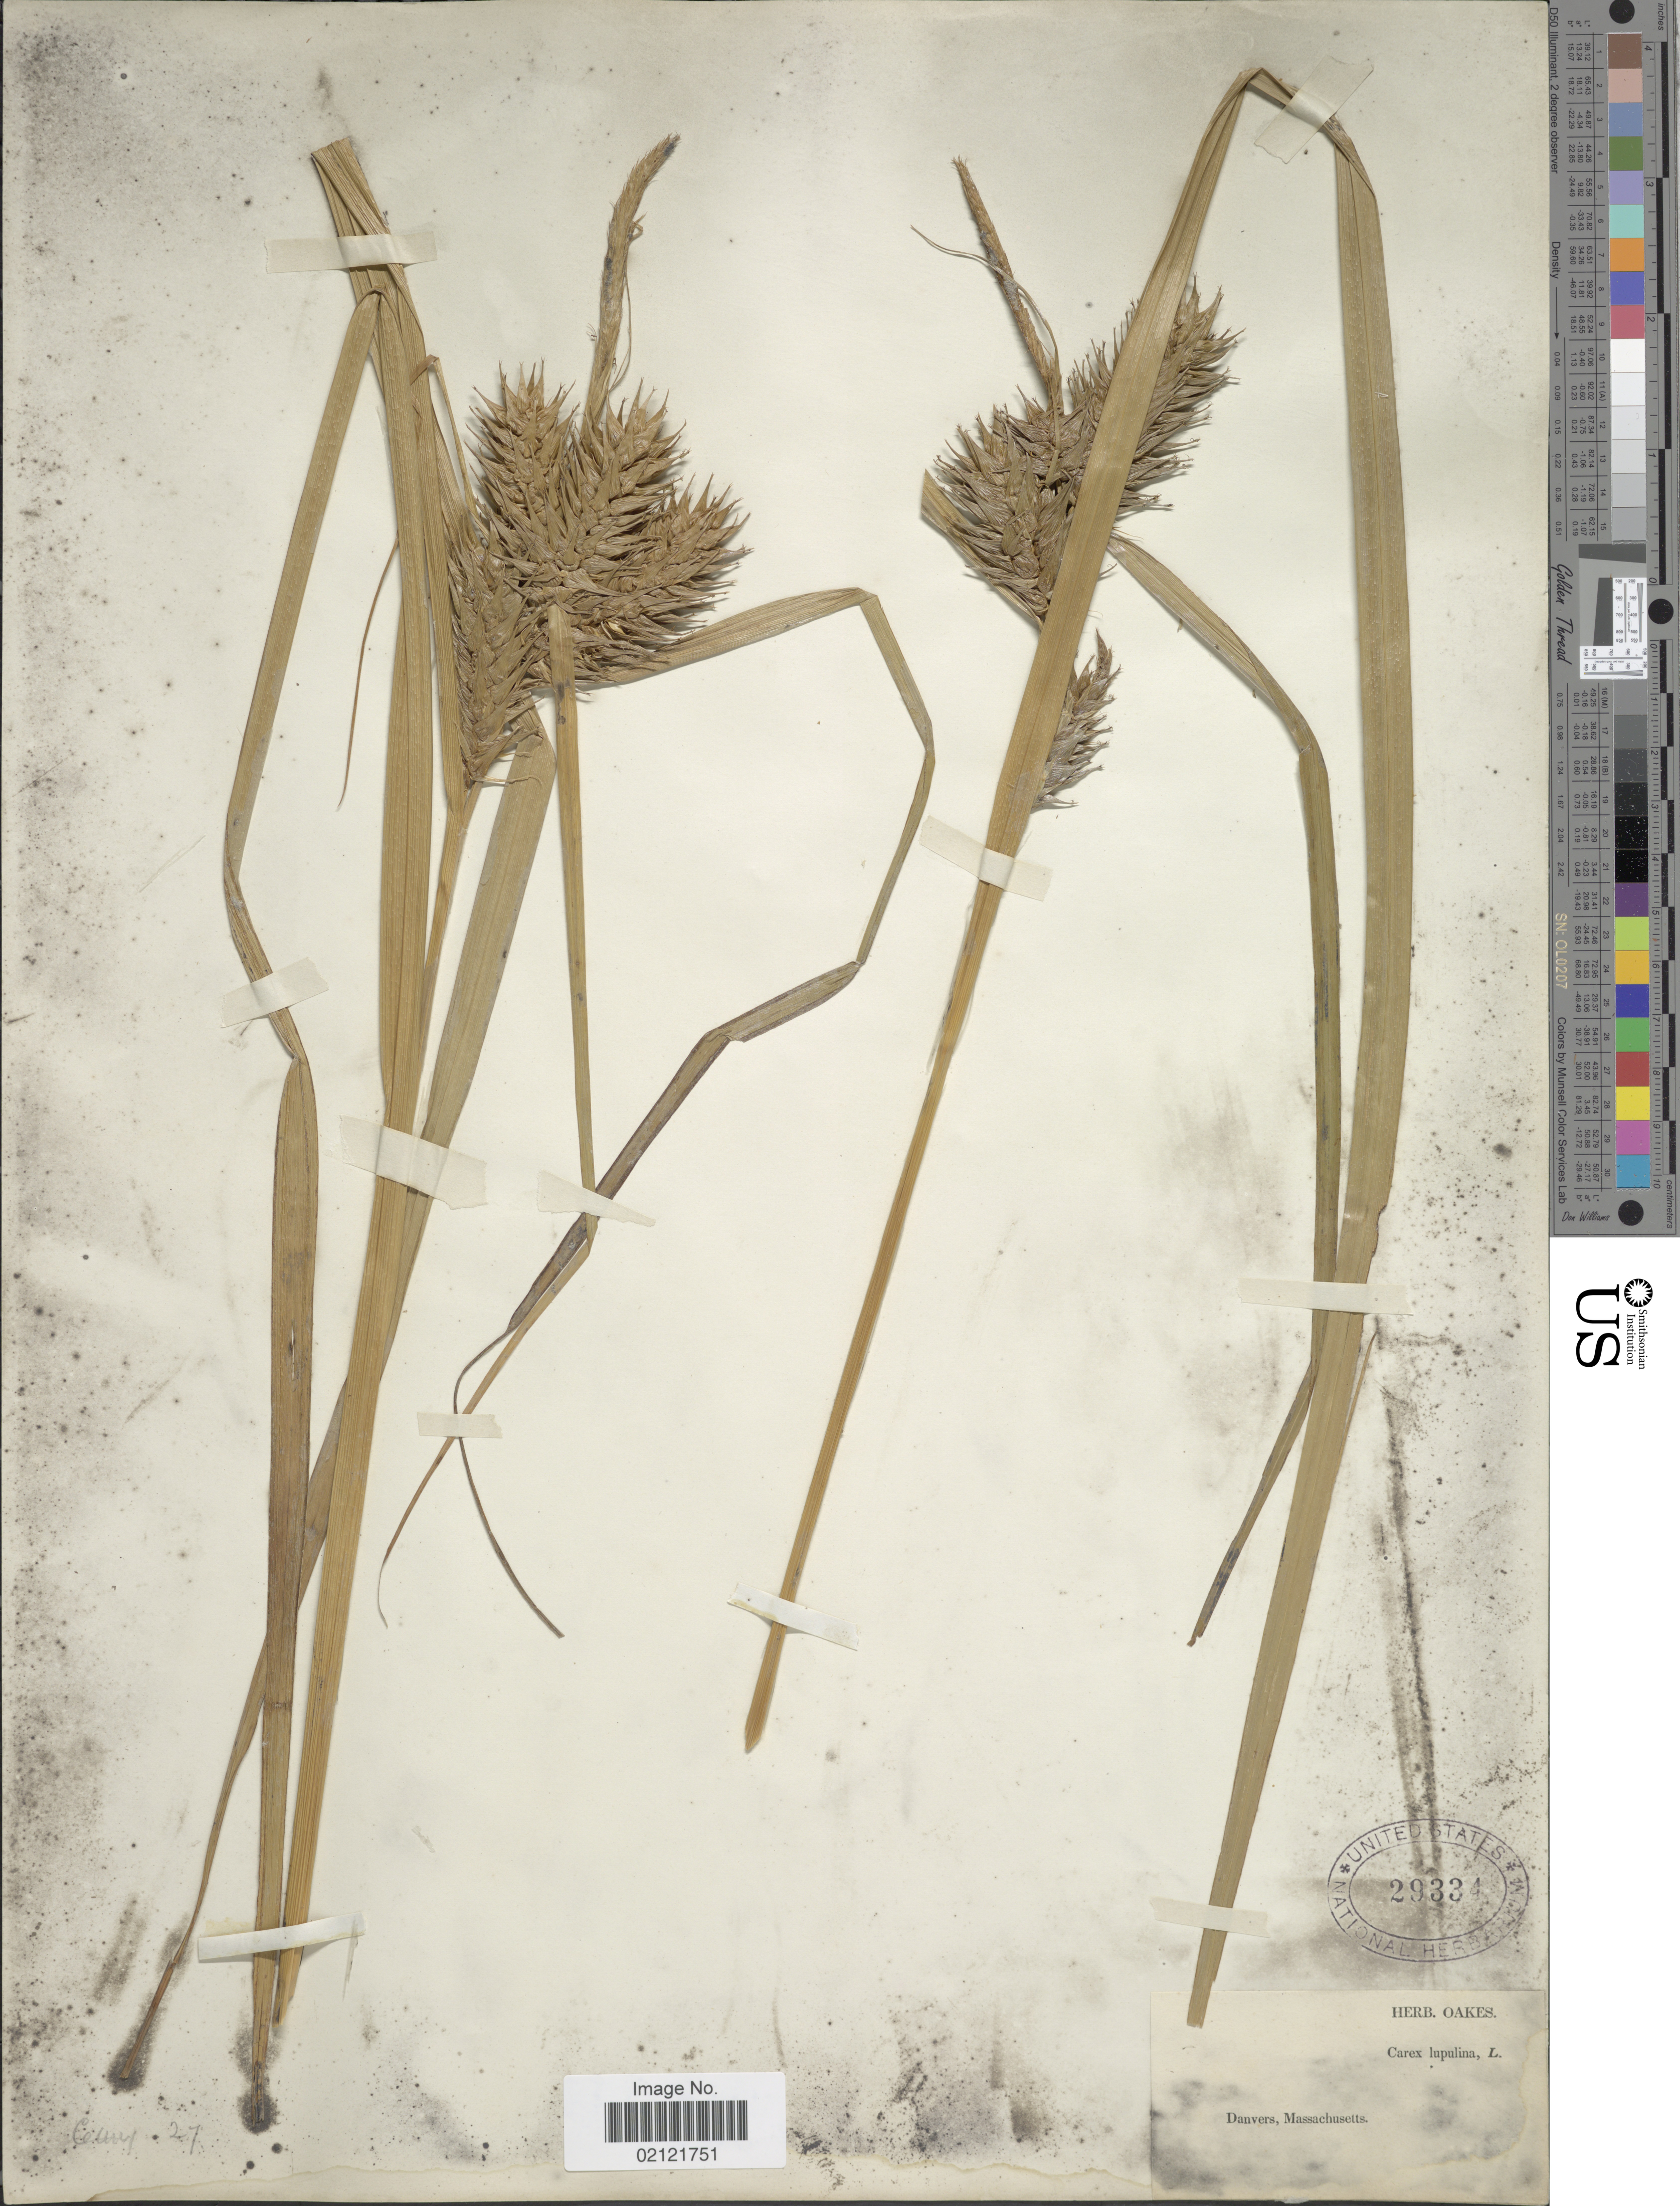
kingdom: Plantae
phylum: Tracheophyta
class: Liliopsida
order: Poales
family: Cyperaceae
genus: Carex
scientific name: Carex lupulina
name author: Muhl. ex Willd.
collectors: ex herb. Oakes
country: United States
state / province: Massachusetts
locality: Danvers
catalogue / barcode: US 29334